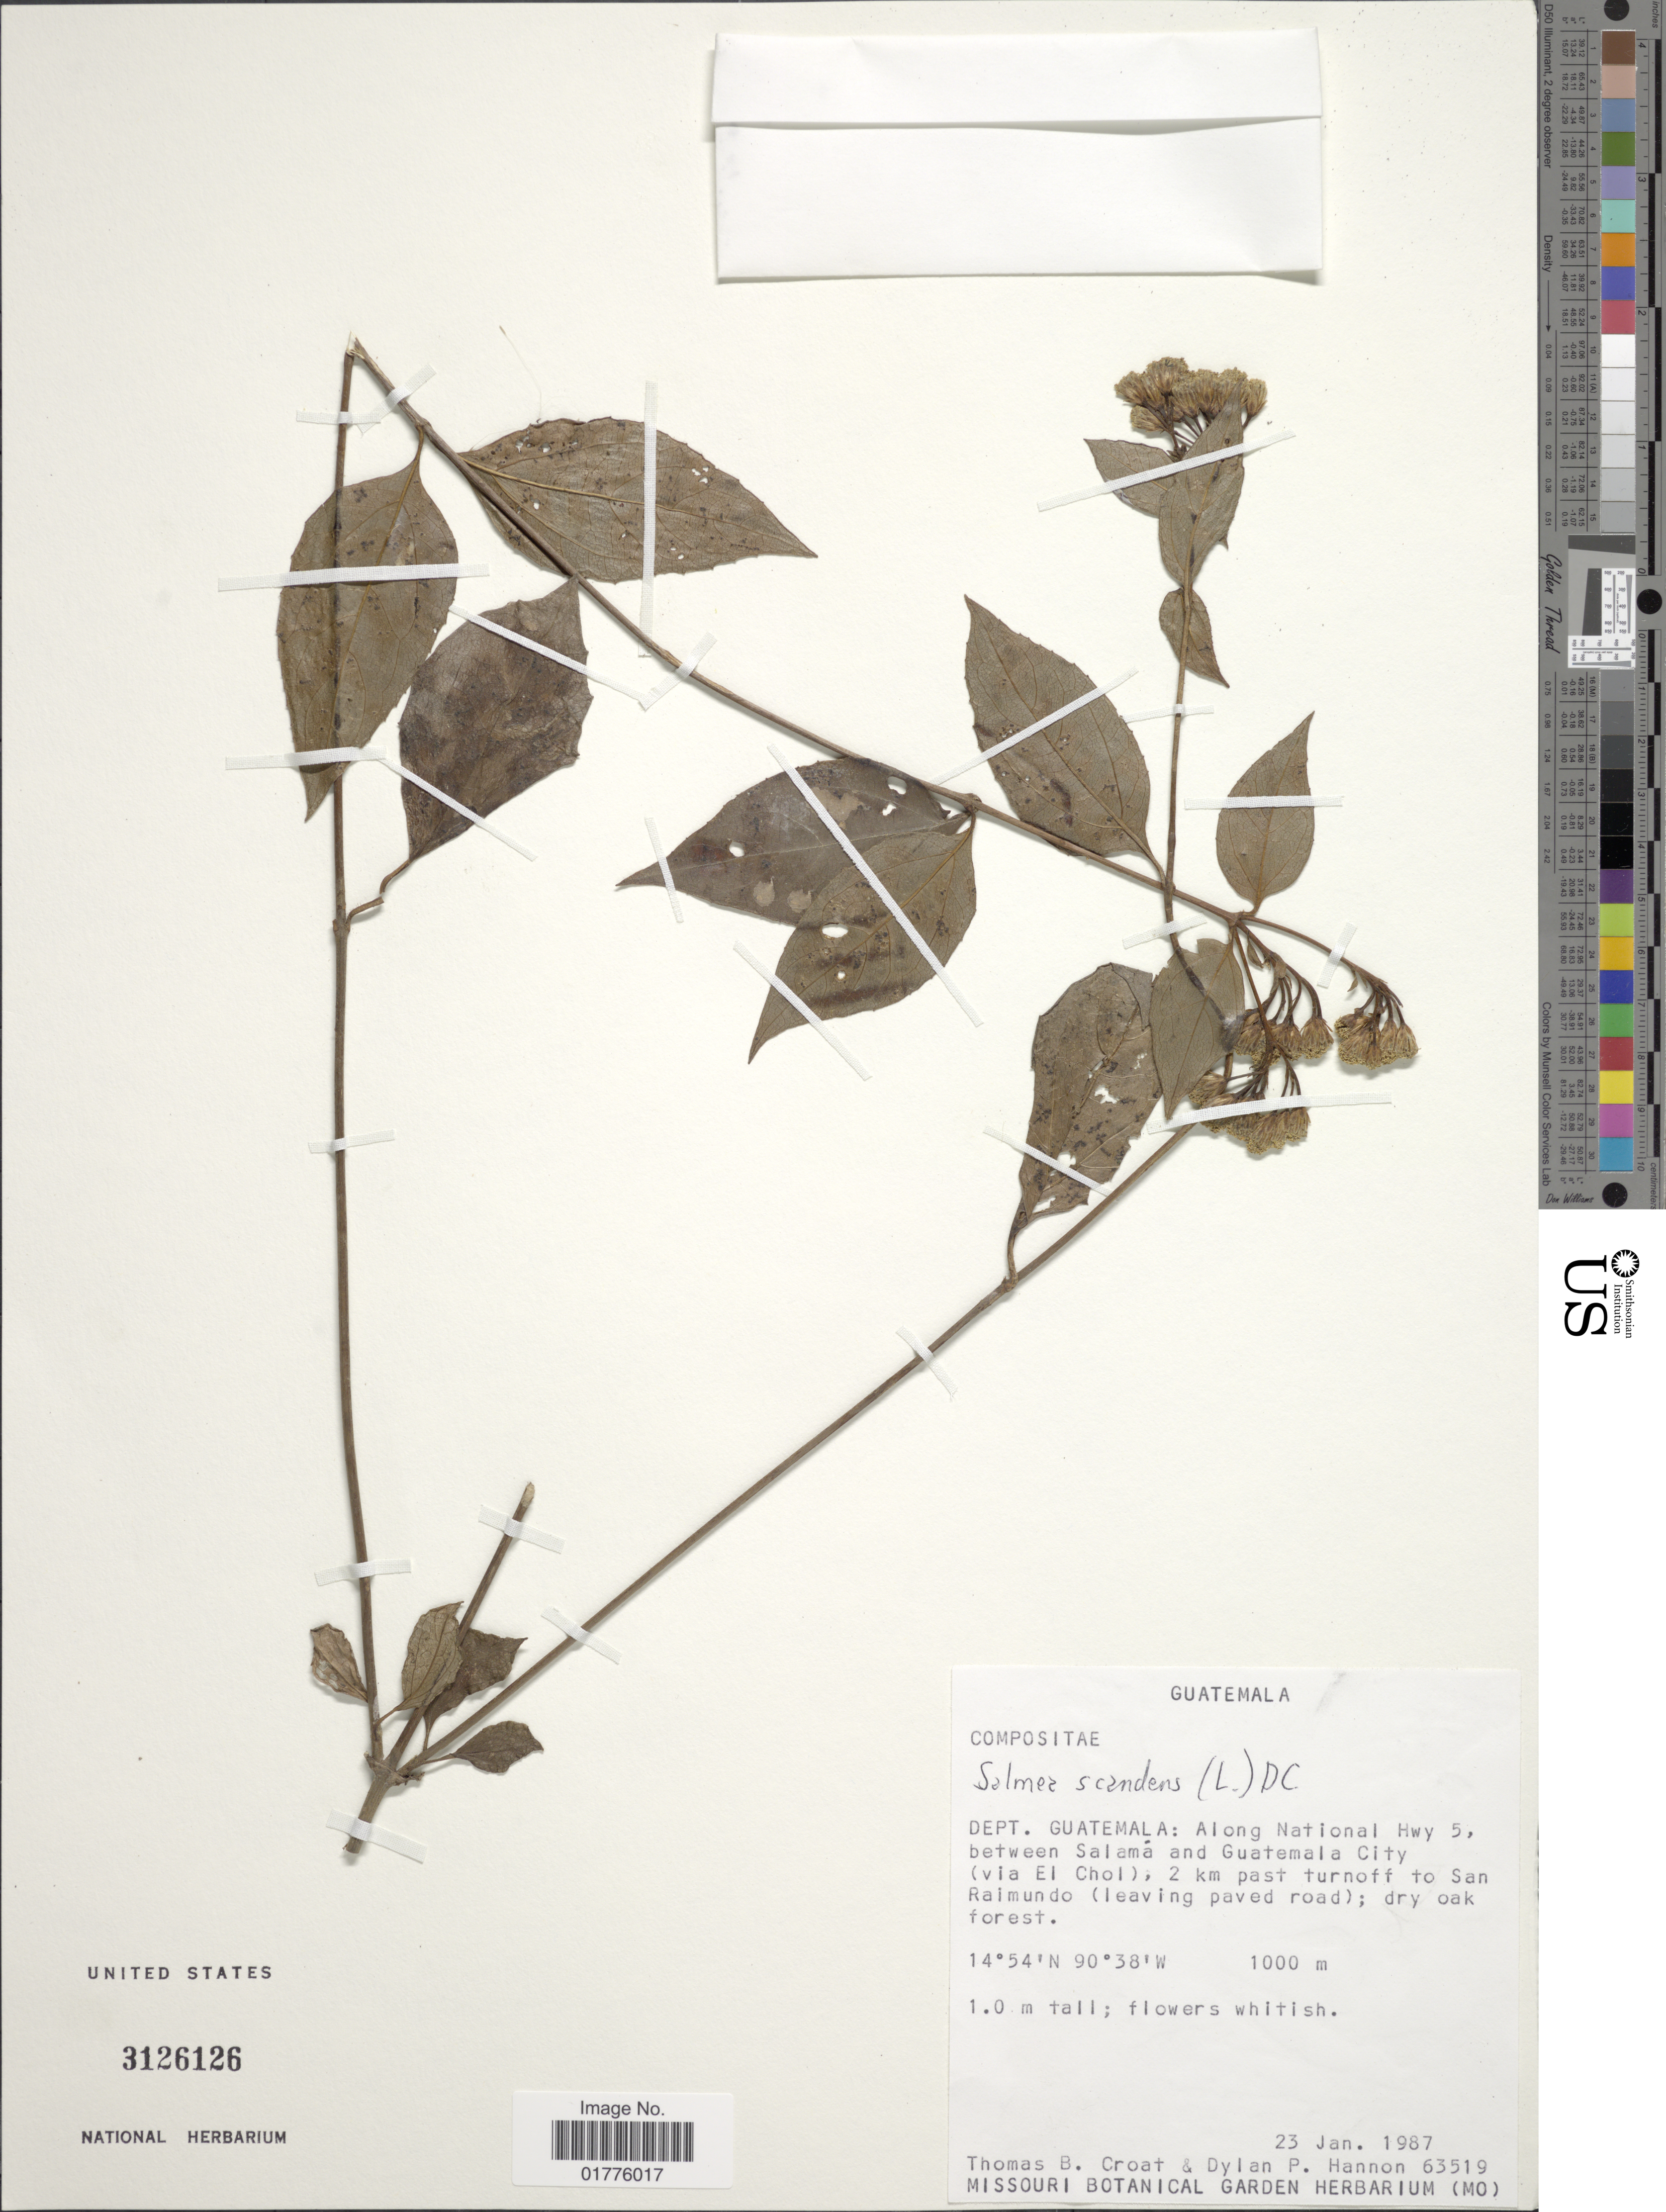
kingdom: Plantae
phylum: Tracheophyta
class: Magnoliopsida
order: Asterales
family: Asteraceae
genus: Salmea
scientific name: Salmea scandens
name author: (L.) DC.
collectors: T. B. Croat & D. Hannon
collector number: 63519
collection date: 1987-01-23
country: Guatemala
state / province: Guatemala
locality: Along National Hwy 5, between Salama and Guatemala City (via El Chol), 2 km past turnoff to San Raimundo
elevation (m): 1000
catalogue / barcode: US 3126126